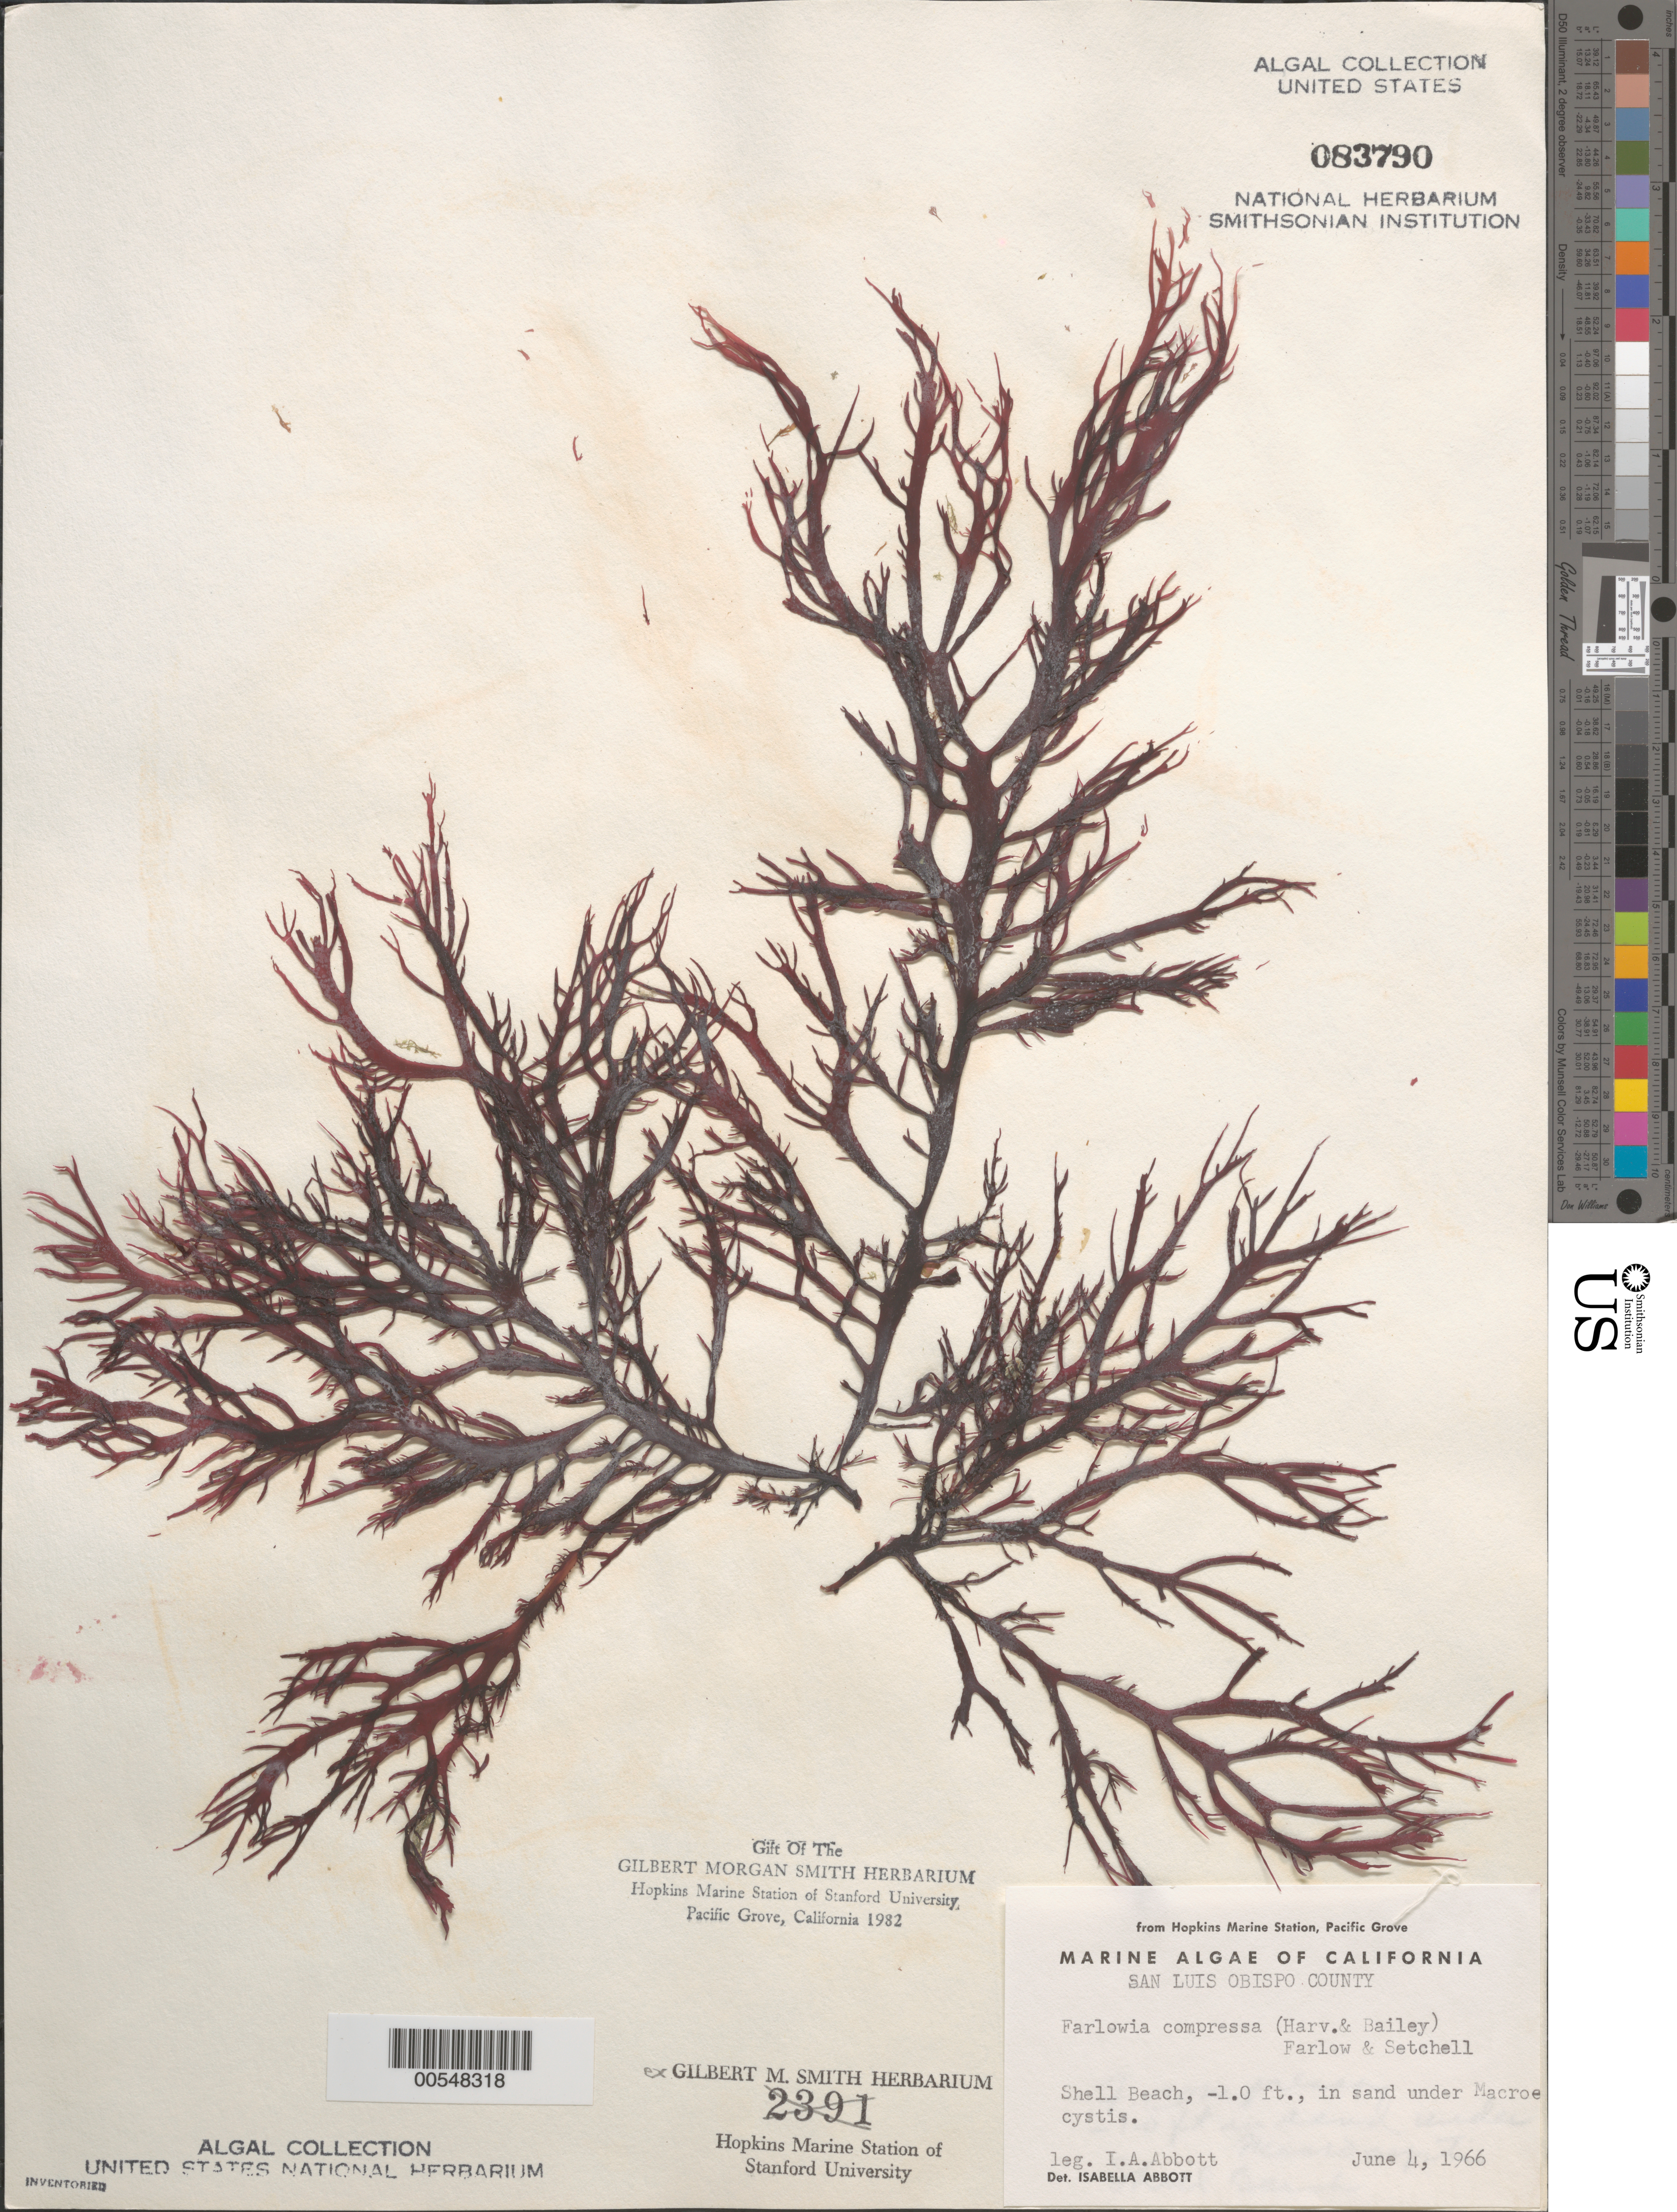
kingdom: Plantae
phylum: Rhodophyta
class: Florideophyceae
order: Gigartinales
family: Dumontiaceae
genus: Farlowia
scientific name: Farlowia compressa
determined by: Abbott, Isabella A.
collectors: I. A. Abbott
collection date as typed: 04 Jun 1966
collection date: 1966-06-04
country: United States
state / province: California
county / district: San Luis Obispo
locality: Shell Beach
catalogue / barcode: US 83790